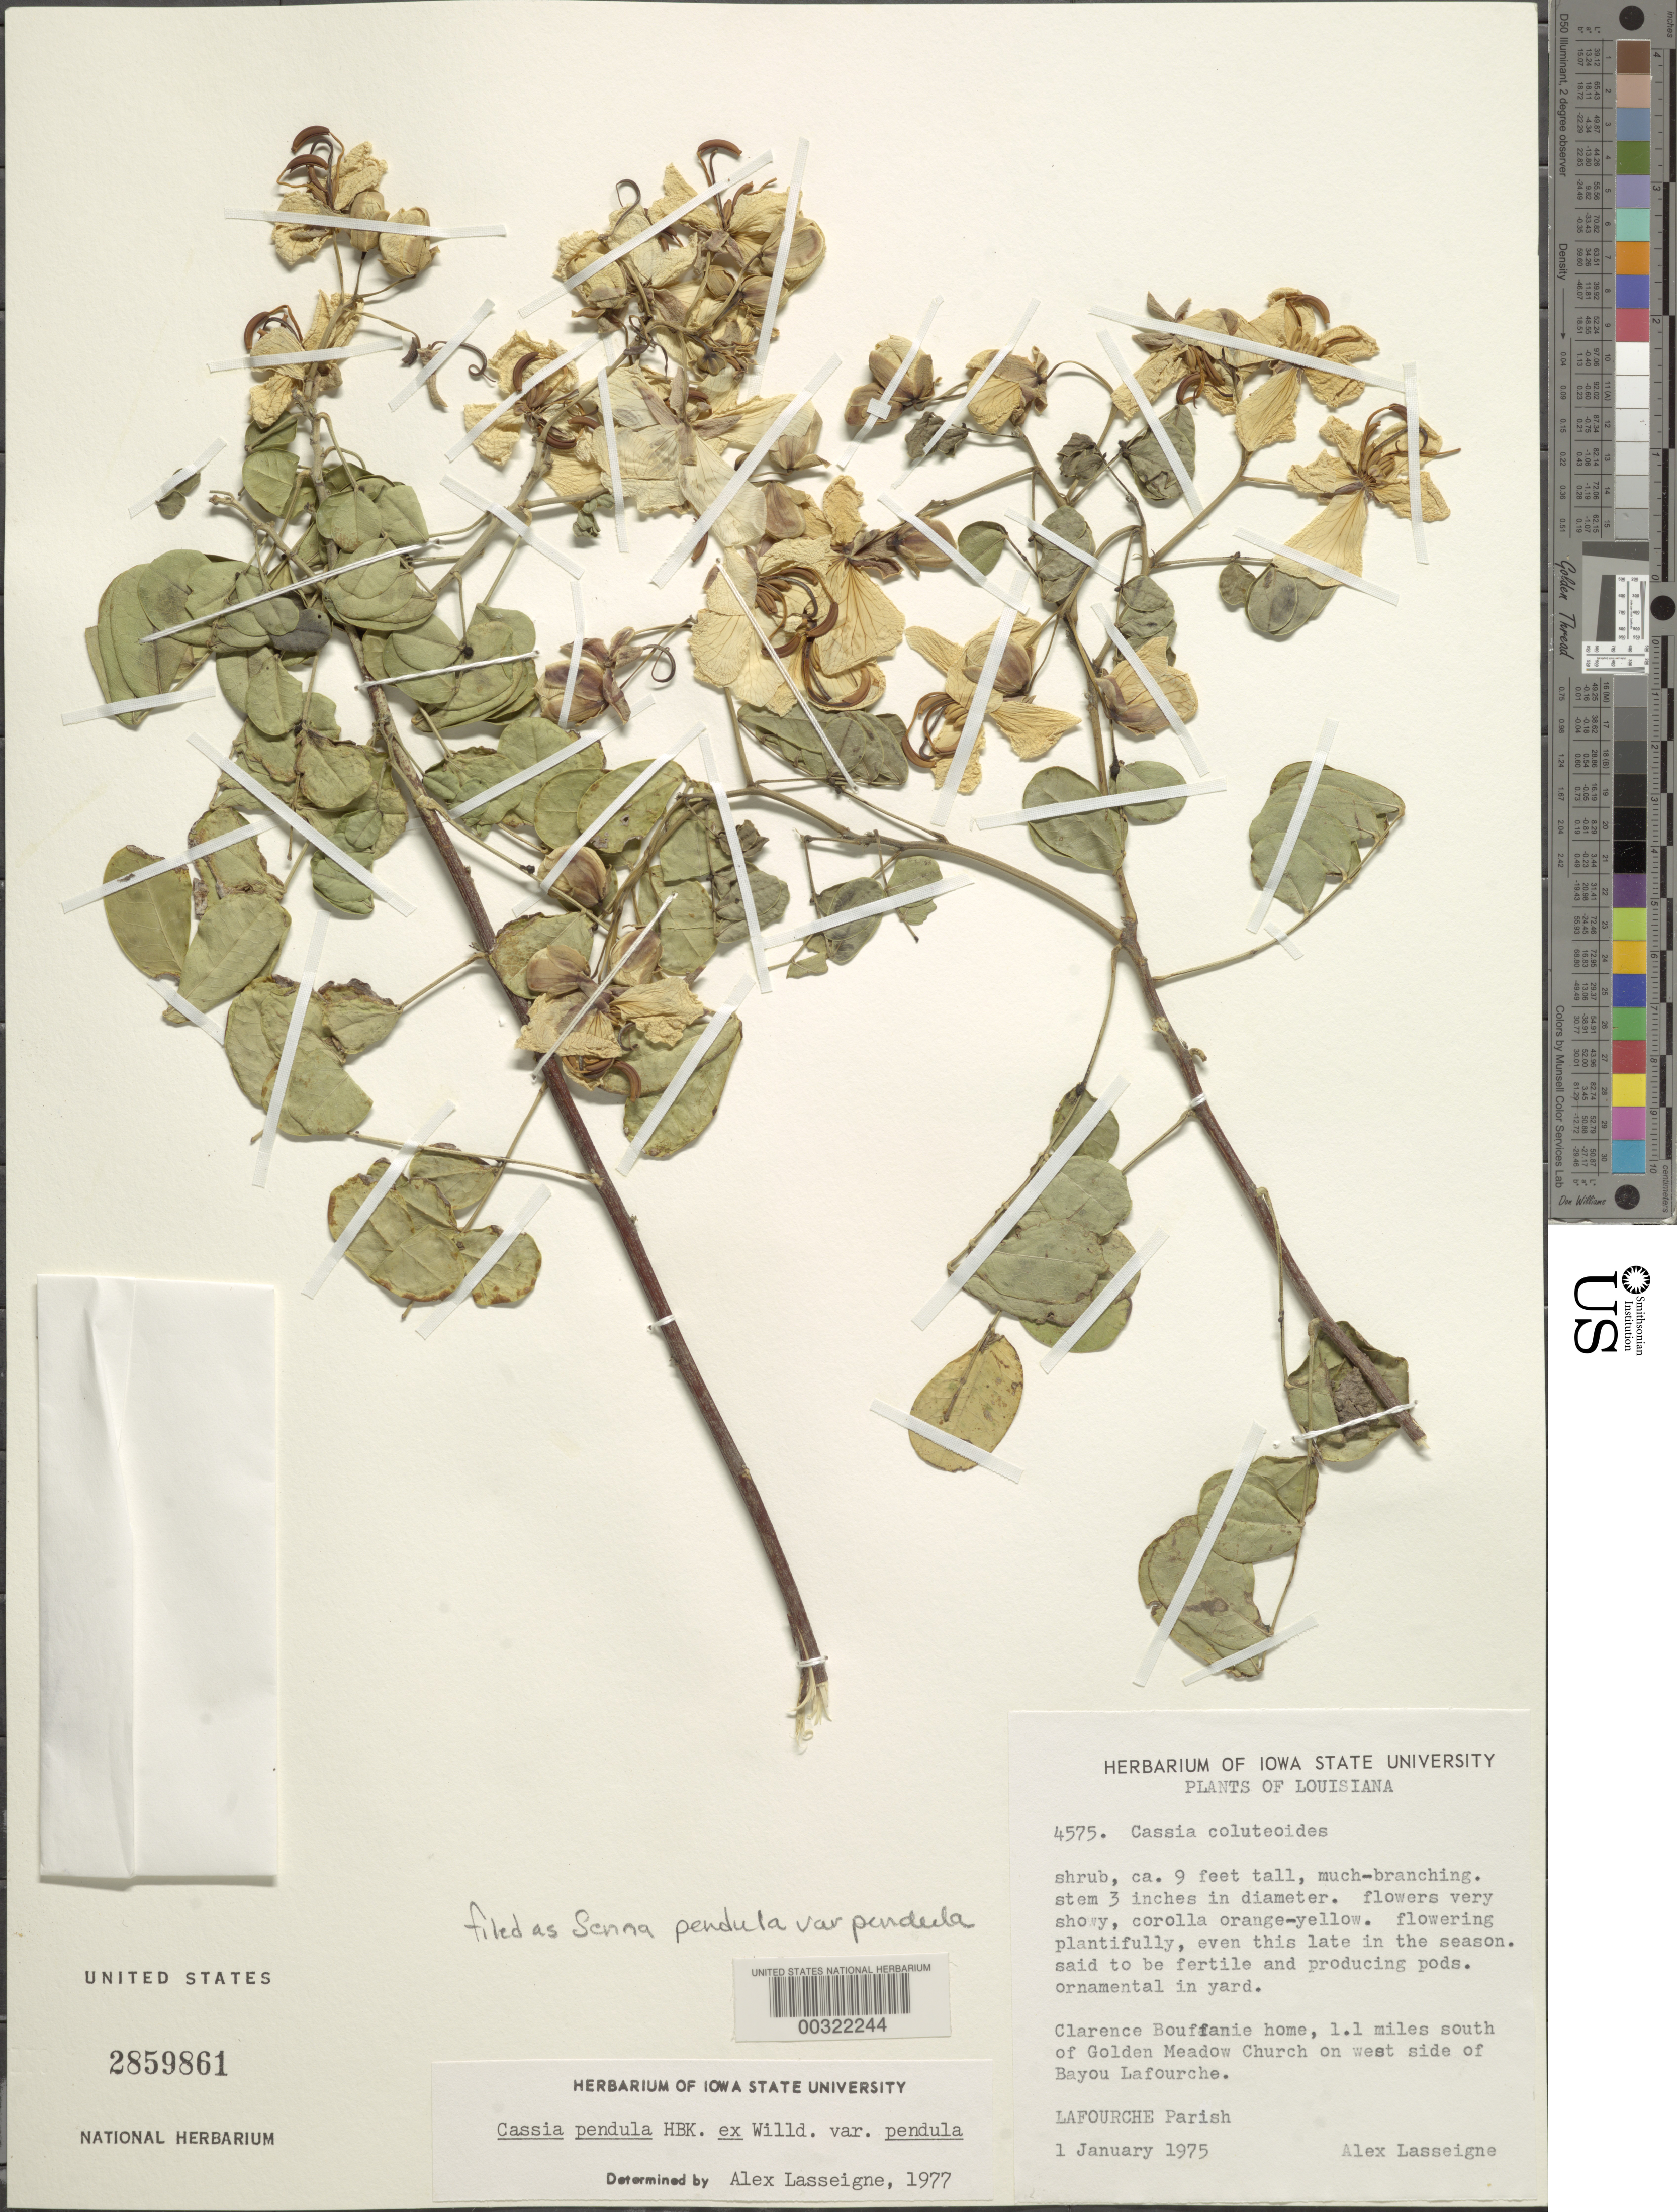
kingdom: Plantae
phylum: Tracheophyta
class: Magnoliopsida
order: Fabales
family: Fabaceae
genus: Senna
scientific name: Senna pendula var. ovalifolia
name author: H.S. Irwin & Barneby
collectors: A. Lasseigne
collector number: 4575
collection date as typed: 01 Jan 1975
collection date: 1975-01-01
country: United States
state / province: Louisiana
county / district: Lafourche Parish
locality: Clarence bouffanie home, 1.1 mi s of golden meadow church on w side of bayou lafourche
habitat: In yard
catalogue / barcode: US 2859861